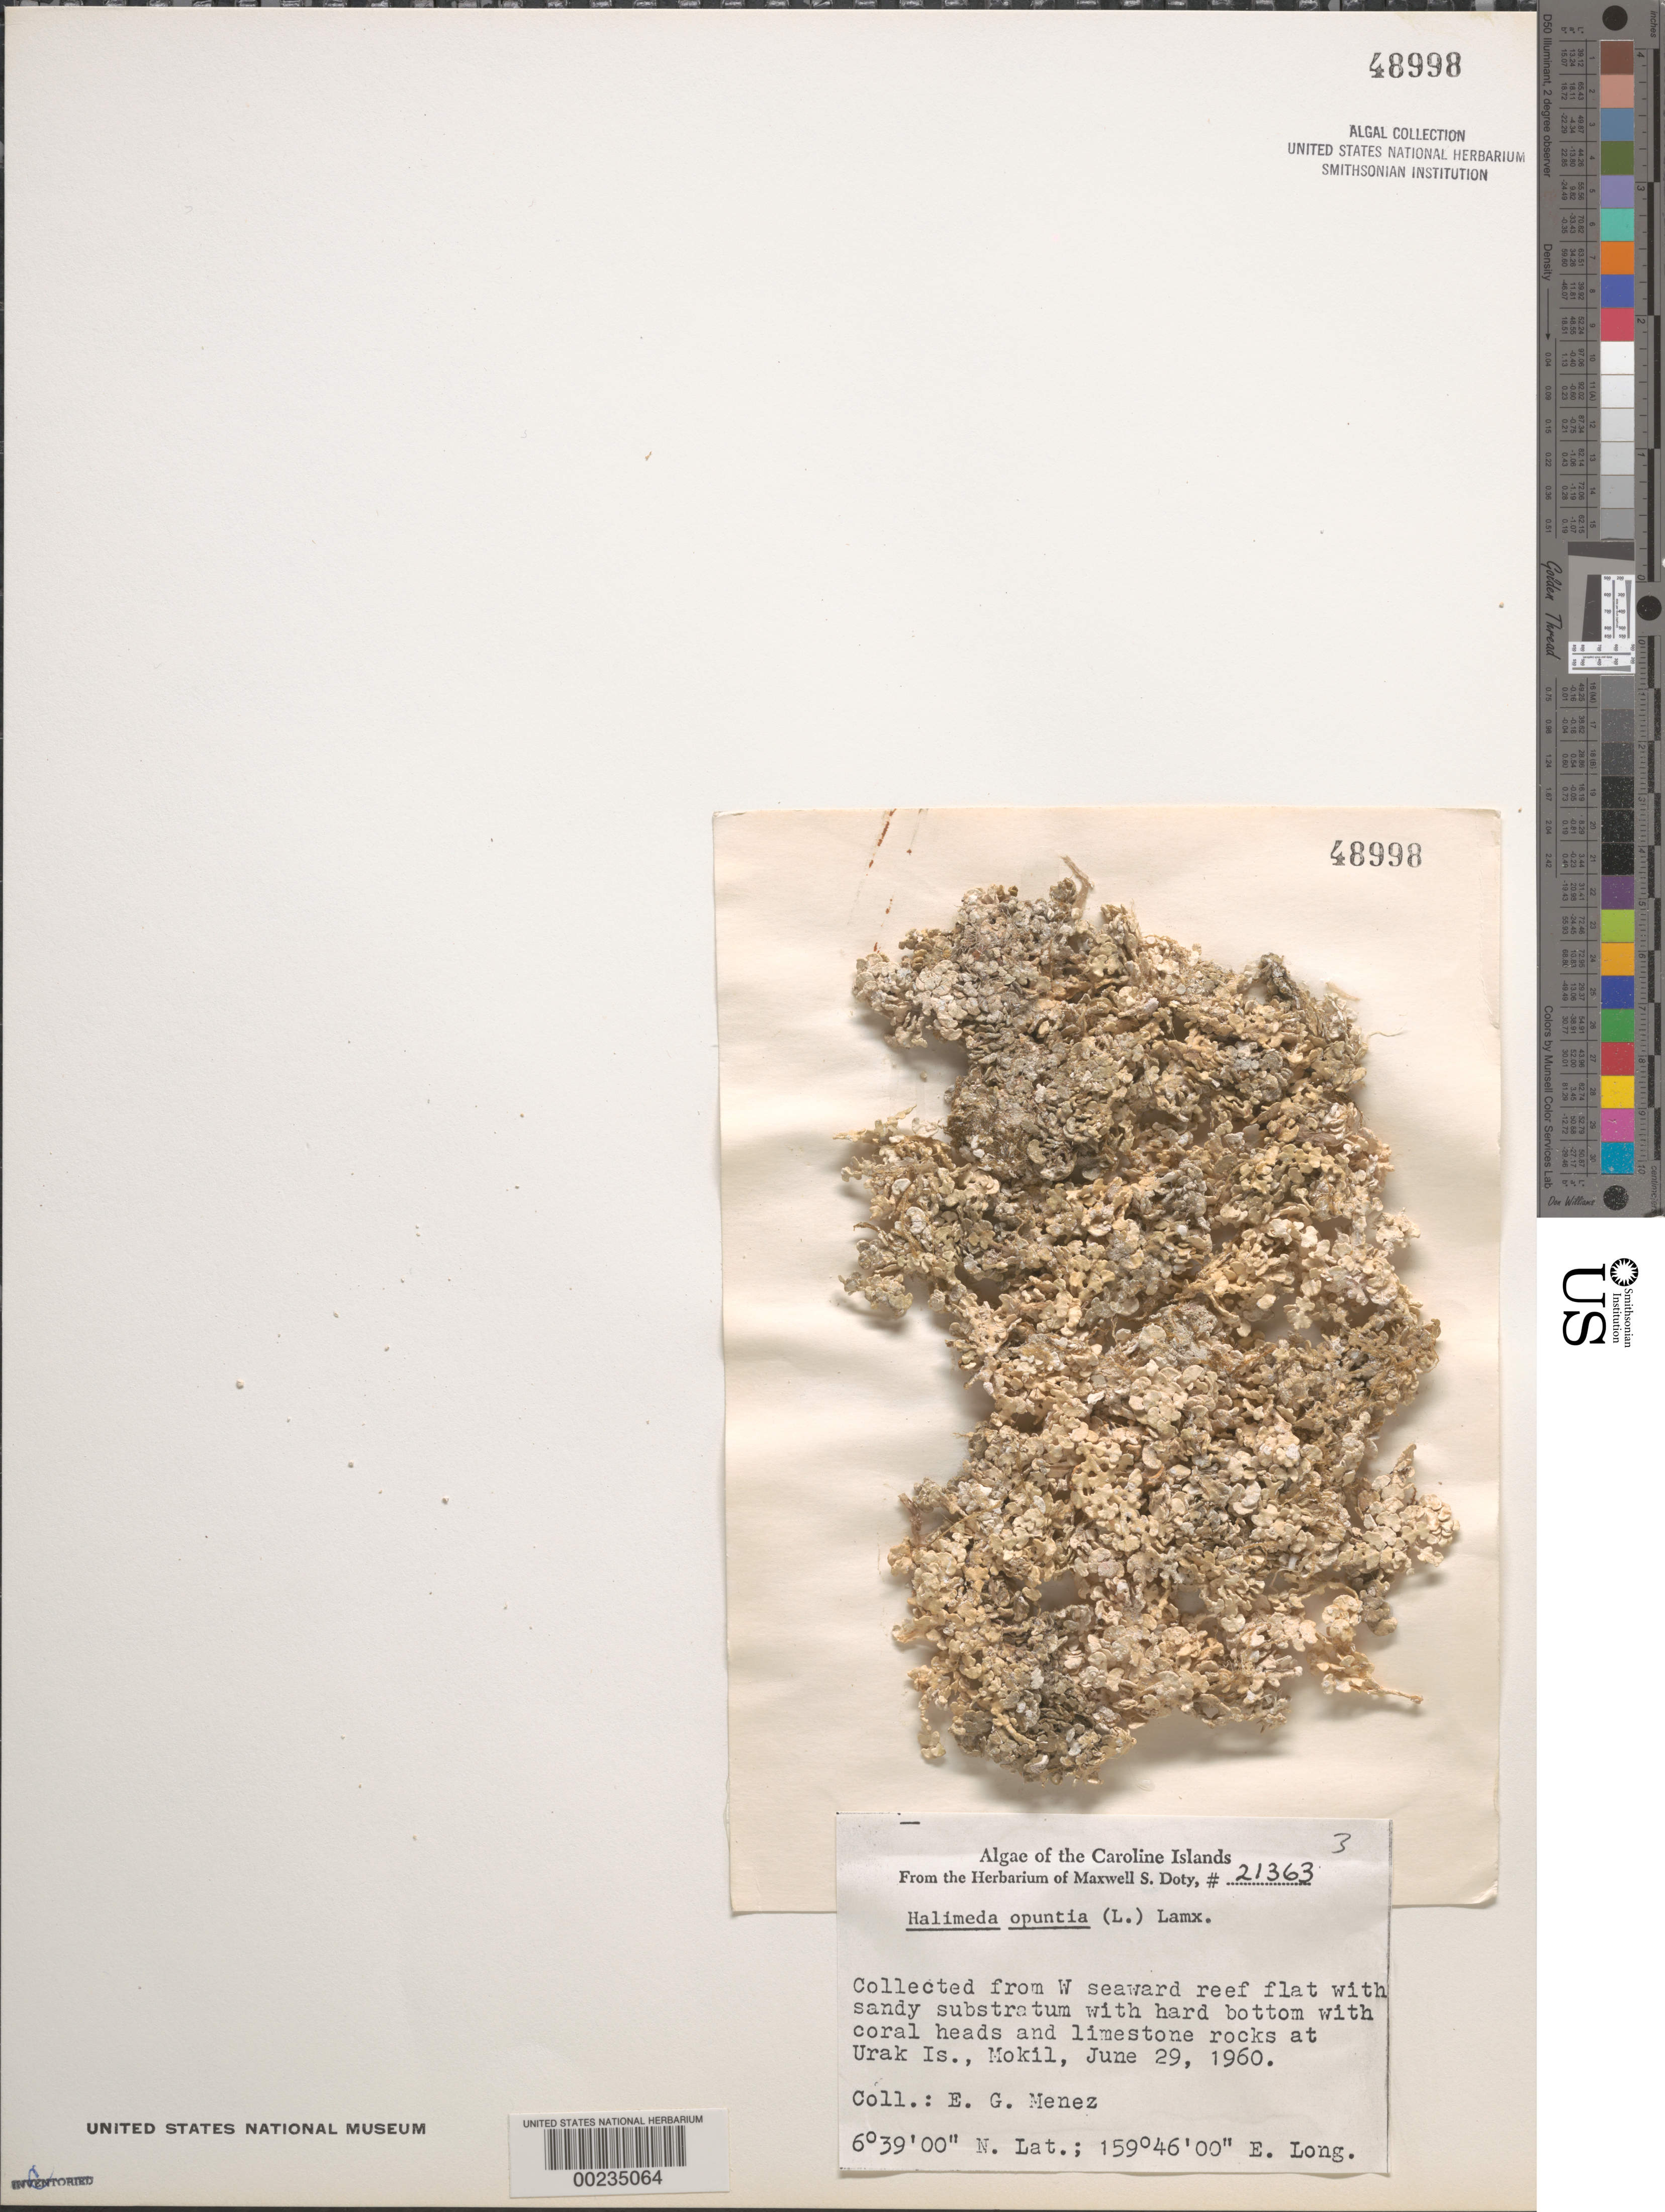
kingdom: Plantae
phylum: Chlorophyta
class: Ulvophyceae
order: Bryopsidales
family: Halimedaceae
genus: Halimeda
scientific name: Halimeda opuntia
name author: (L.) J.V.Lamouroux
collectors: Meñez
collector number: MSD 21363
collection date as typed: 29 Jun 1960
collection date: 1960-06-29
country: Micronesia, Federated States of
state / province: Pohnpei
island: Mwokil (Mokil) Atoll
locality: Urak Islet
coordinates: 6 39' 00" N, 159 46' 00" E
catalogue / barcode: US 48998